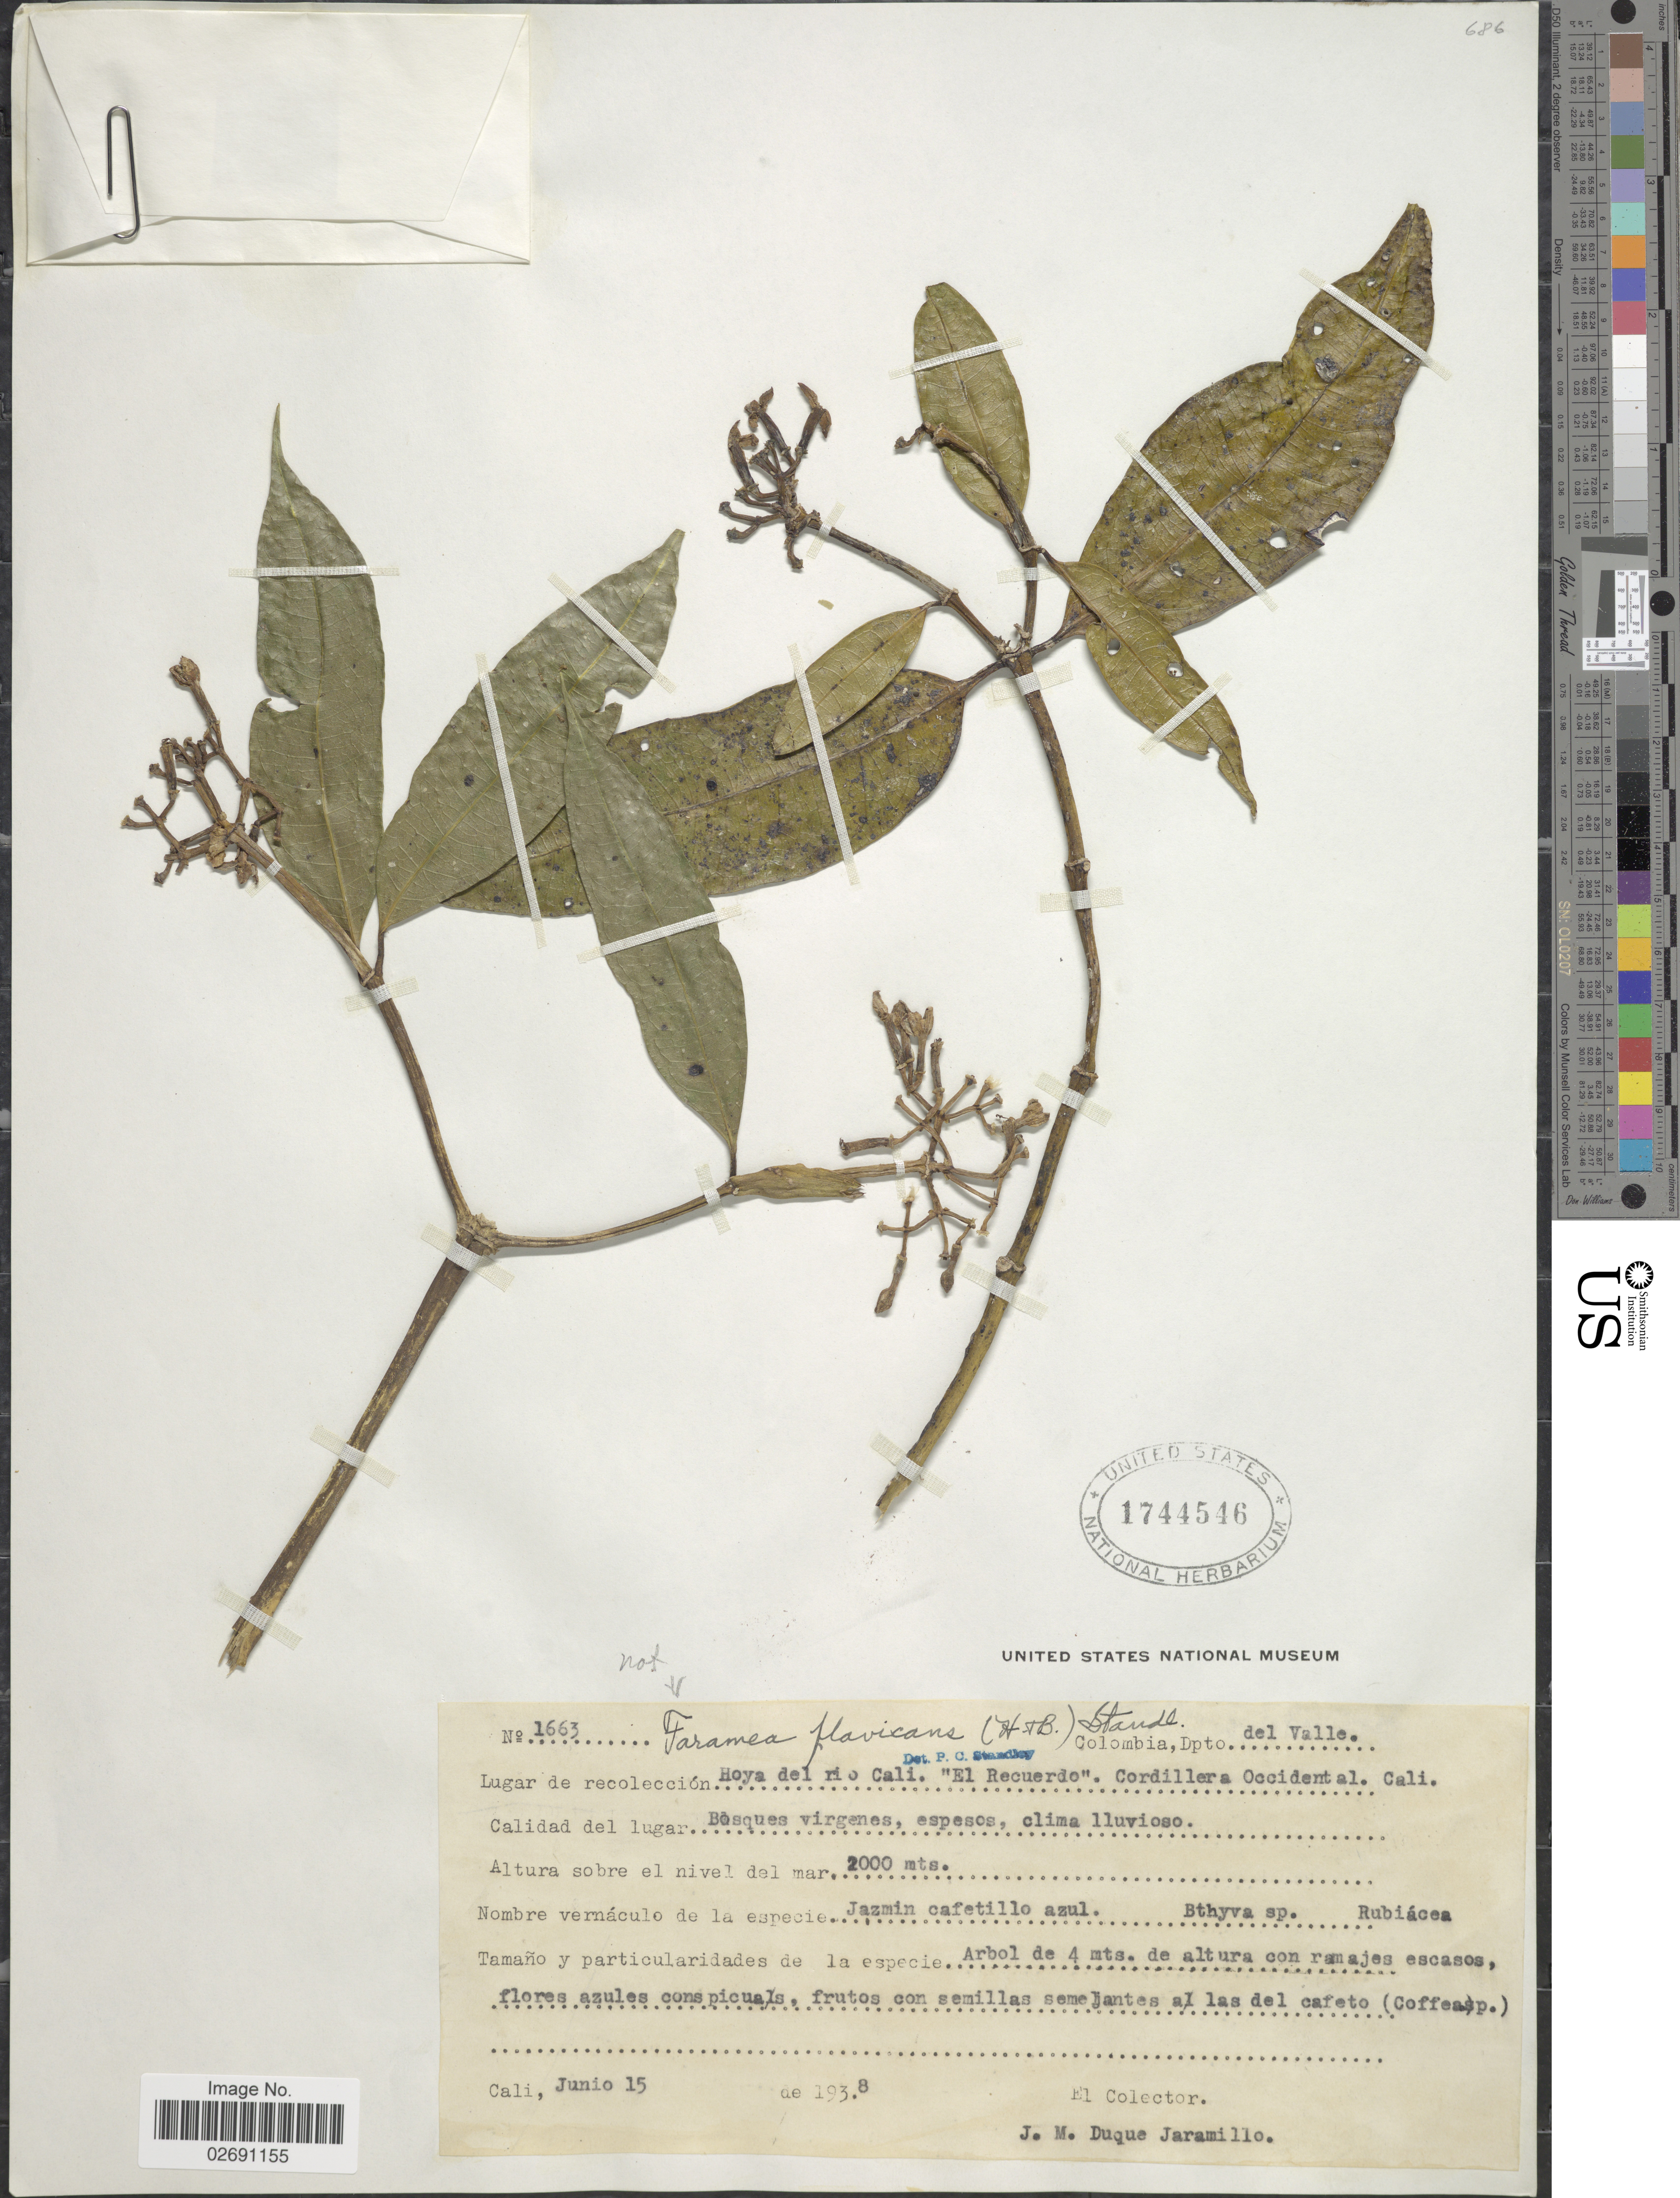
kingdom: Plantae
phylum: Tracheophyta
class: Magnoliopsida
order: Gentianales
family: Rubiaceae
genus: Faramea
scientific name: Faramea sp.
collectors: J. M. Duque Jaramillo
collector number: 1663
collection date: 1938-06-15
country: Colombia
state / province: Valle del Cauca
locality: Dpto. del Valle, Hoya del rio Cali. "El Recuerdo", Cordillera Occidental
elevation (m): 2000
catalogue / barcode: US 1744546